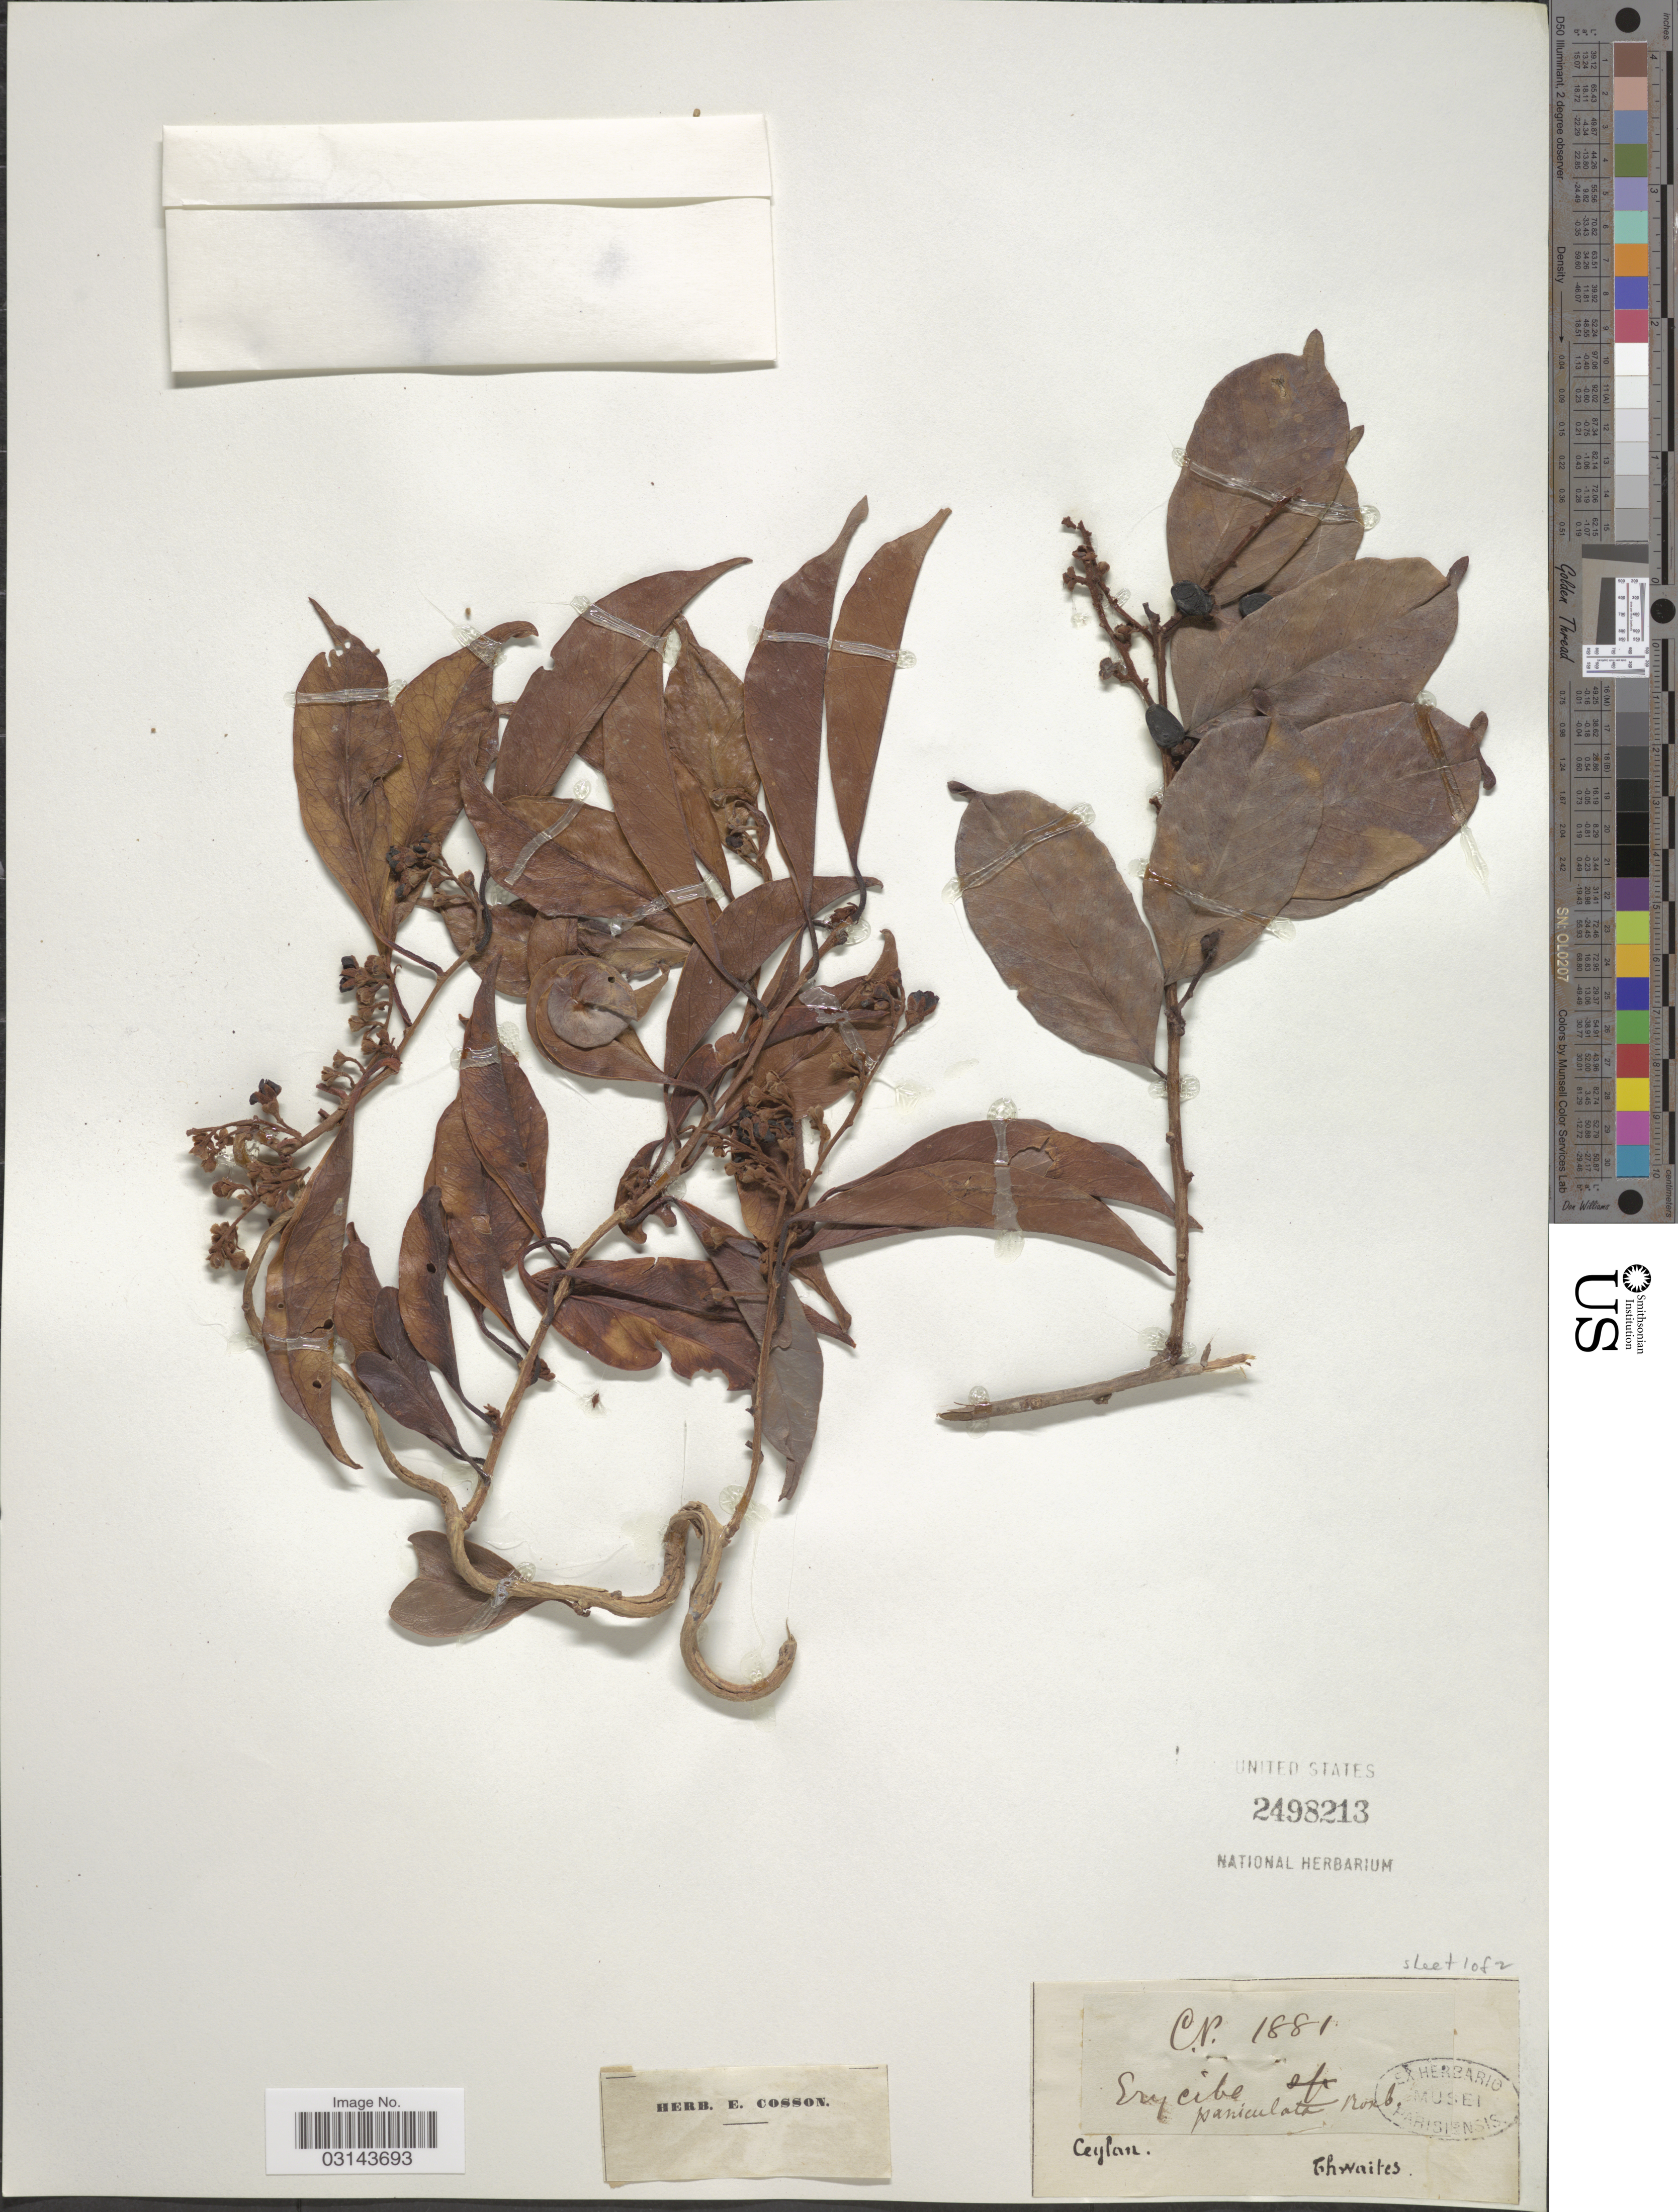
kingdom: Plantae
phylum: Tracheophyta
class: Magnoliopsida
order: Solanales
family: Convolvulaceae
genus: Erycibe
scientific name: Erycibe paniculata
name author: Roxb.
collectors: Thwaites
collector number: CP1881?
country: Sri Lanka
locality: Ceylon.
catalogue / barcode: US 2498213